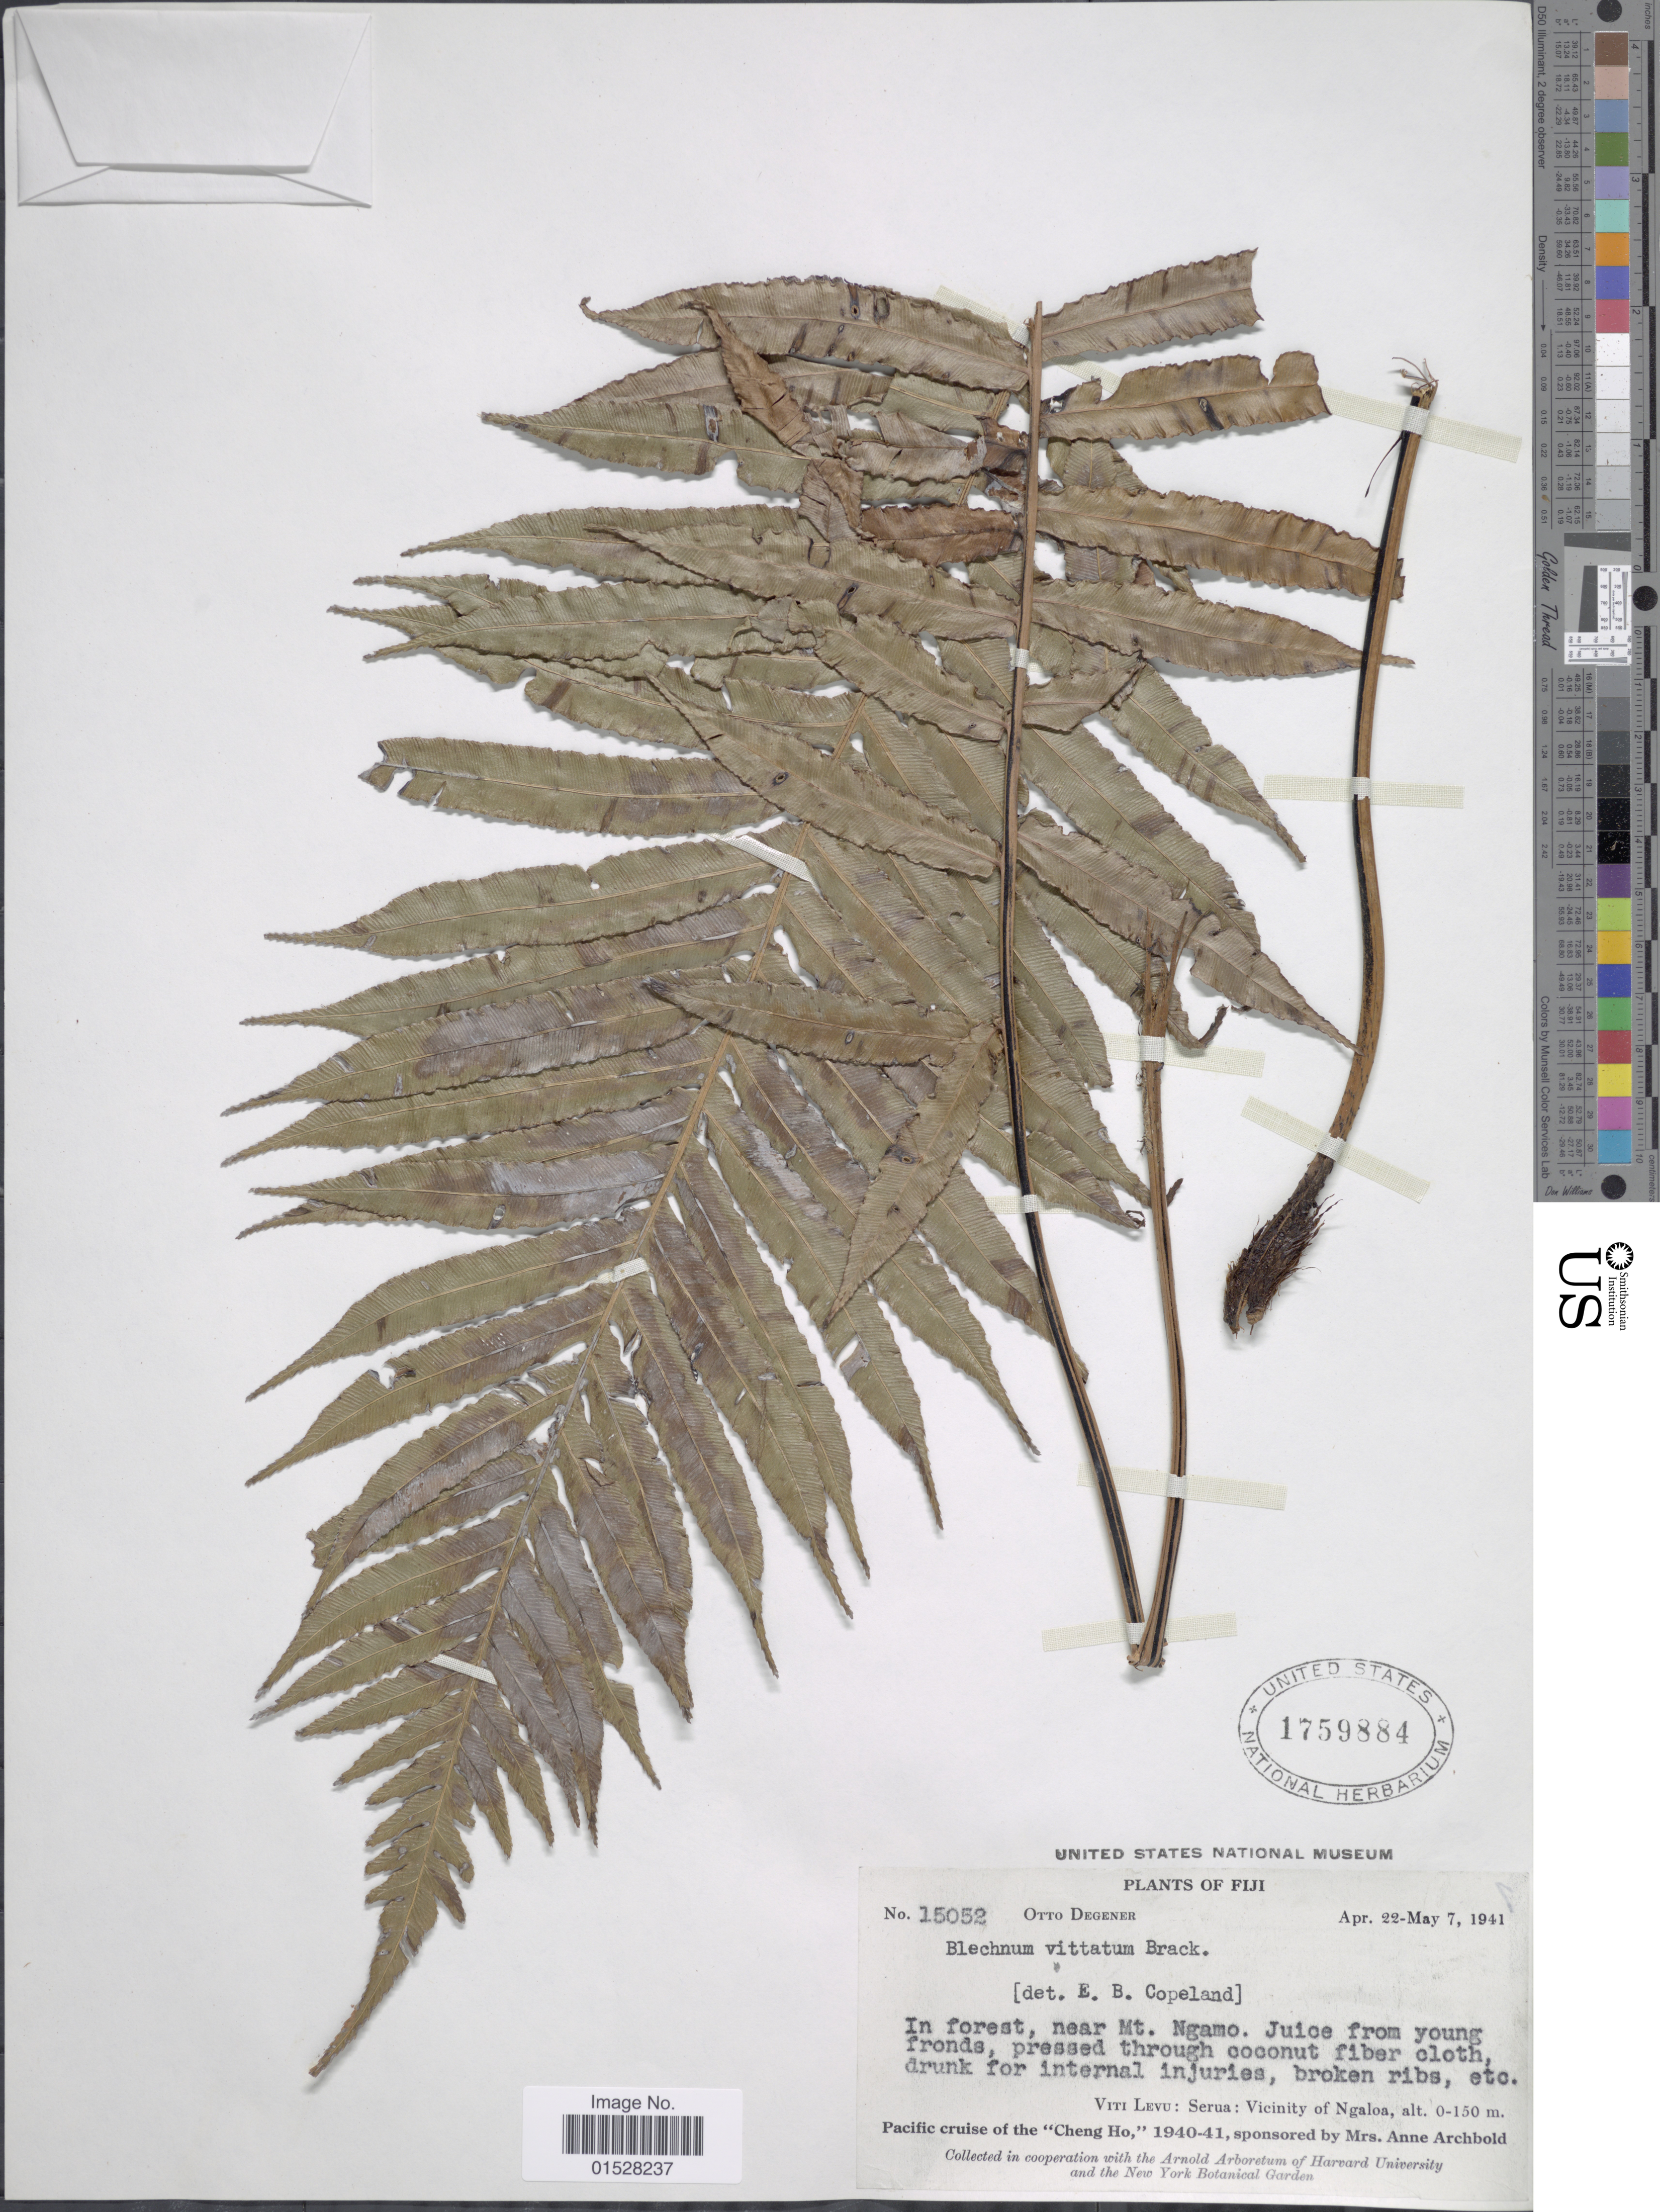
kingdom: Plantae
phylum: Tracheophyta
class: Polypodiopsida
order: Polypodiales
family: Blechnaceae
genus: Blechnum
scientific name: Blechnum vittatum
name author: Brack. in Wilkes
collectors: O. Degener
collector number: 15052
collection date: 1941-04-22/1941-05-07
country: Fiji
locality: Viti Levu: Serua: Vicinity of Ngaloa, in forest, near Mt. Ngamo.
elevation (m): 0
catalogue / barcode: US 1759884